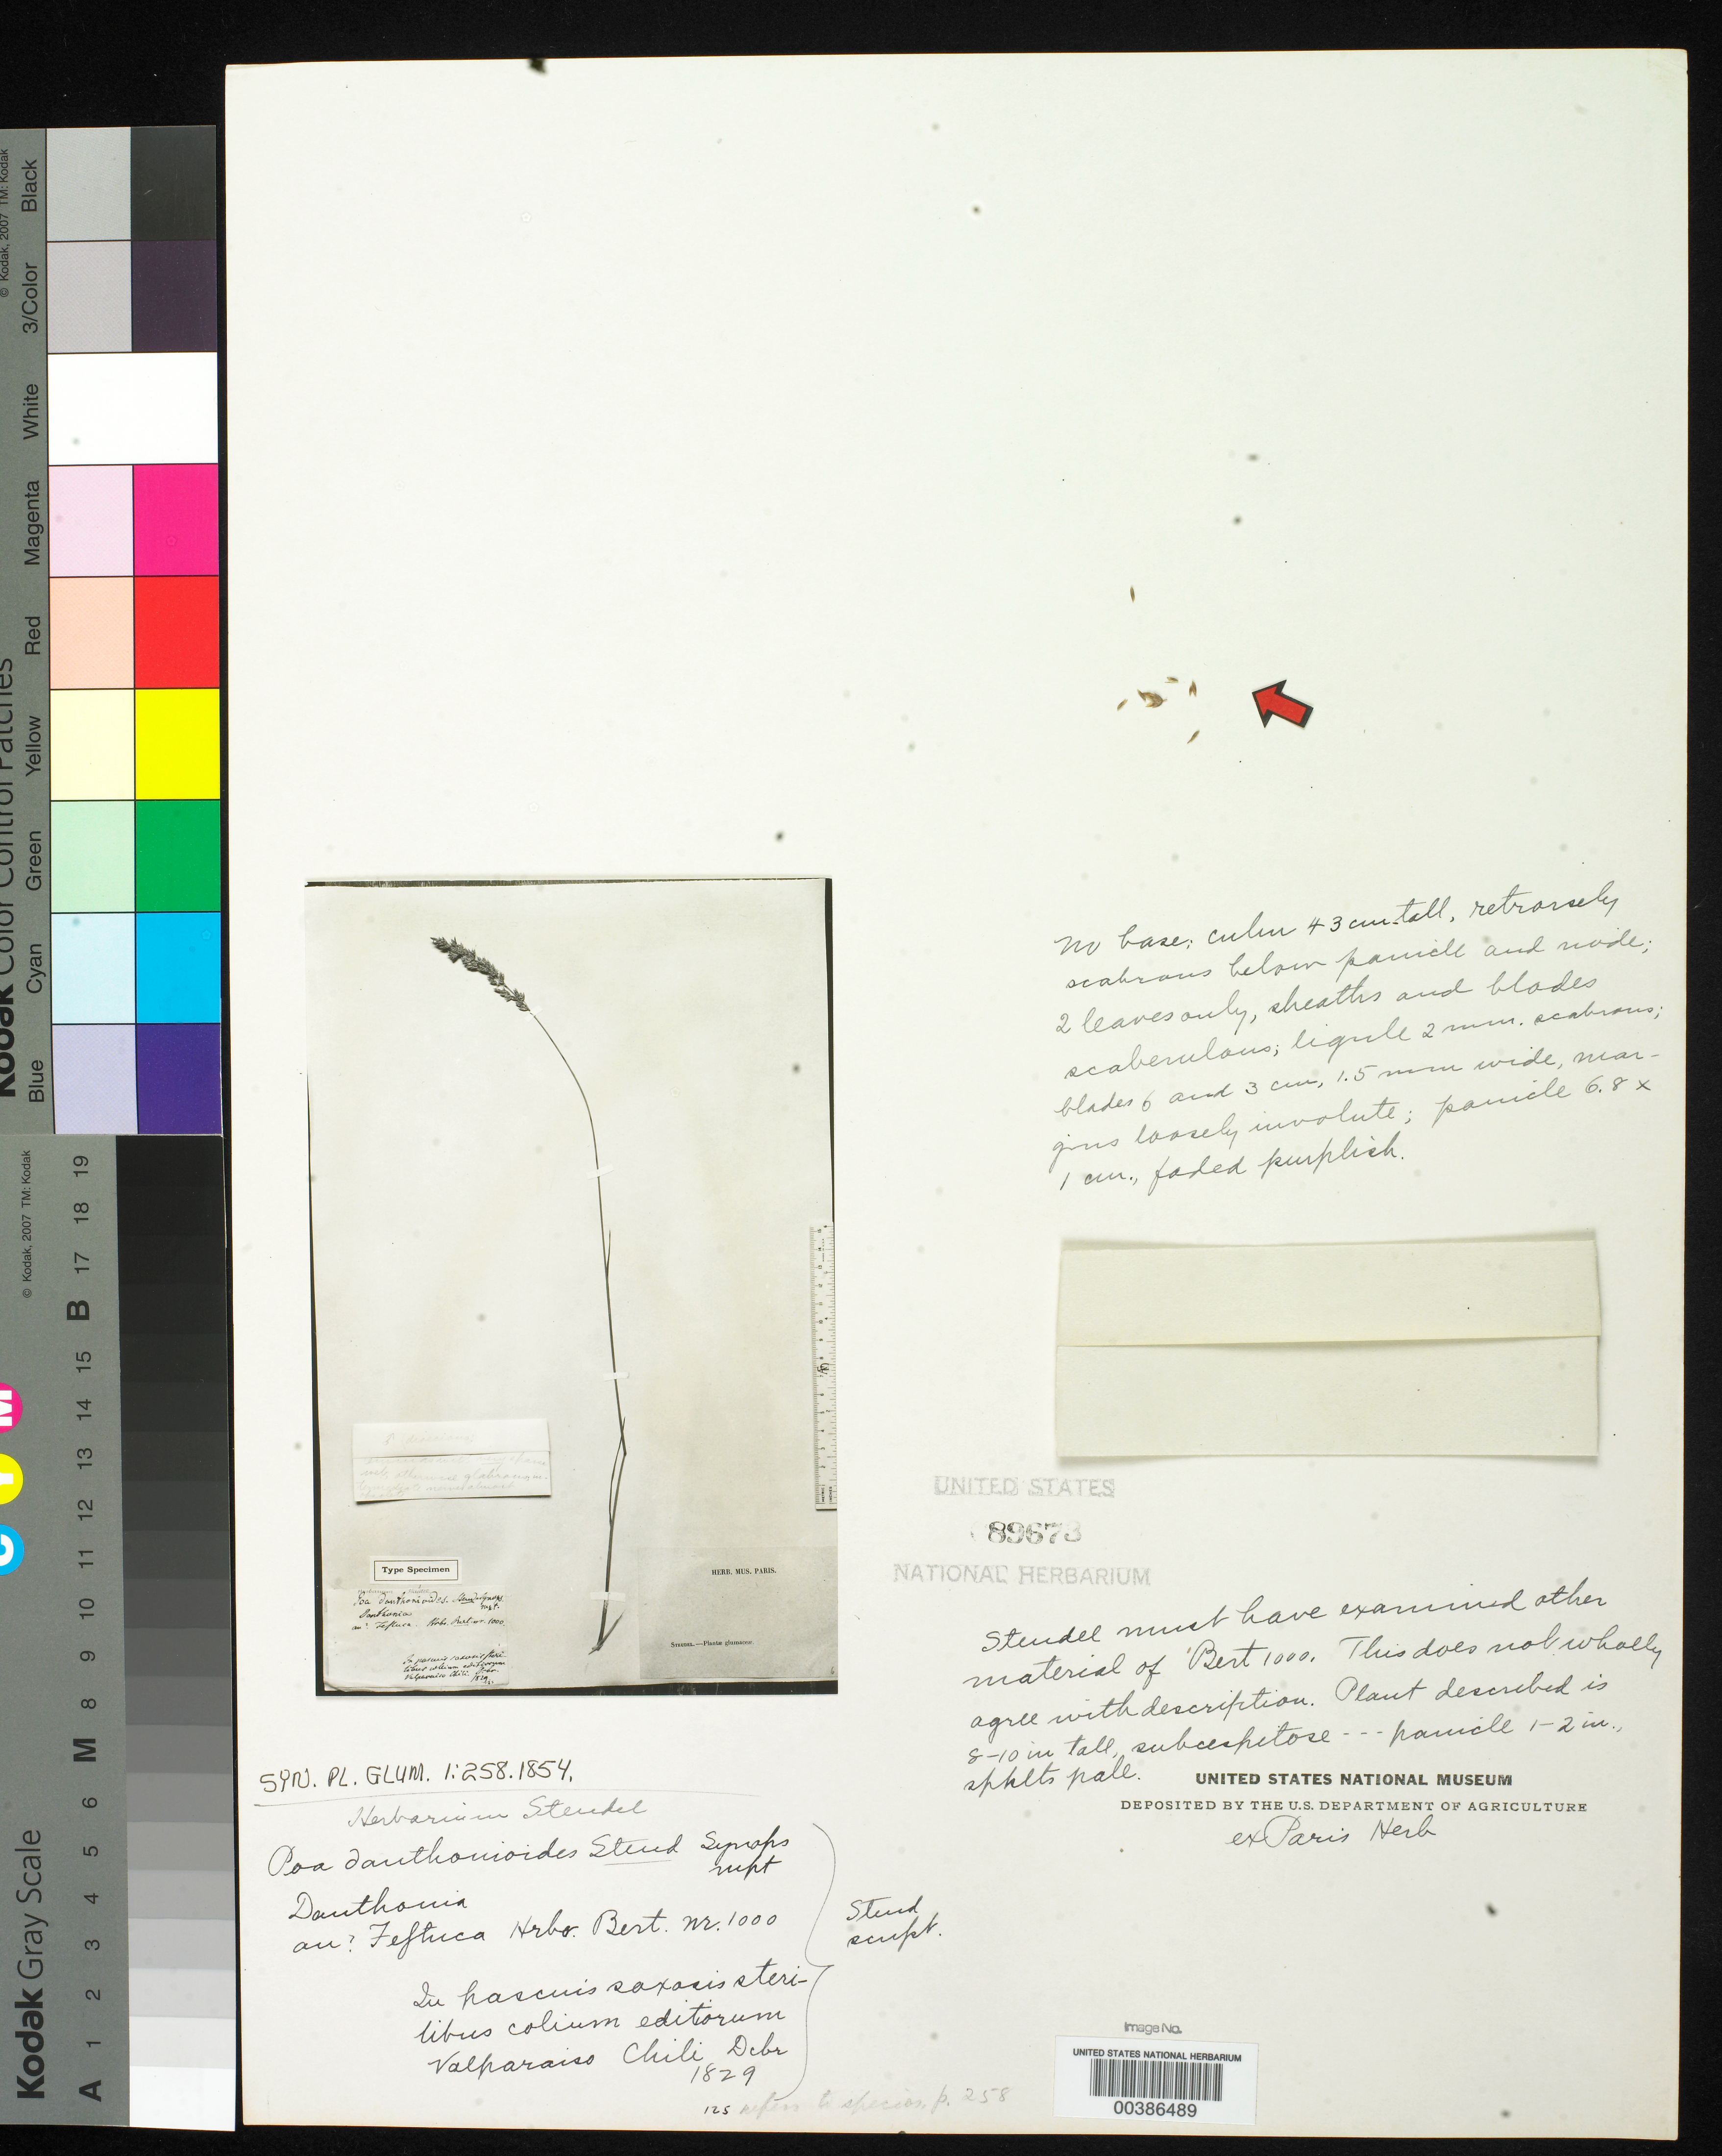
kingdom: Plantae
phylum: Tracheophyta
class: Liliopsida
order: Poales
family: Poaceae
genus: Poa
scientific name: Poa danthonioides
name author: Steud.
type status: Type Fragment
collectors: C. L. G. Bertero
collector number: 1000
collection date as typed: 1829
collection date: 1829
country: Chile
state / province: Valparaíso (V)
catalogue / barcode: US 89673